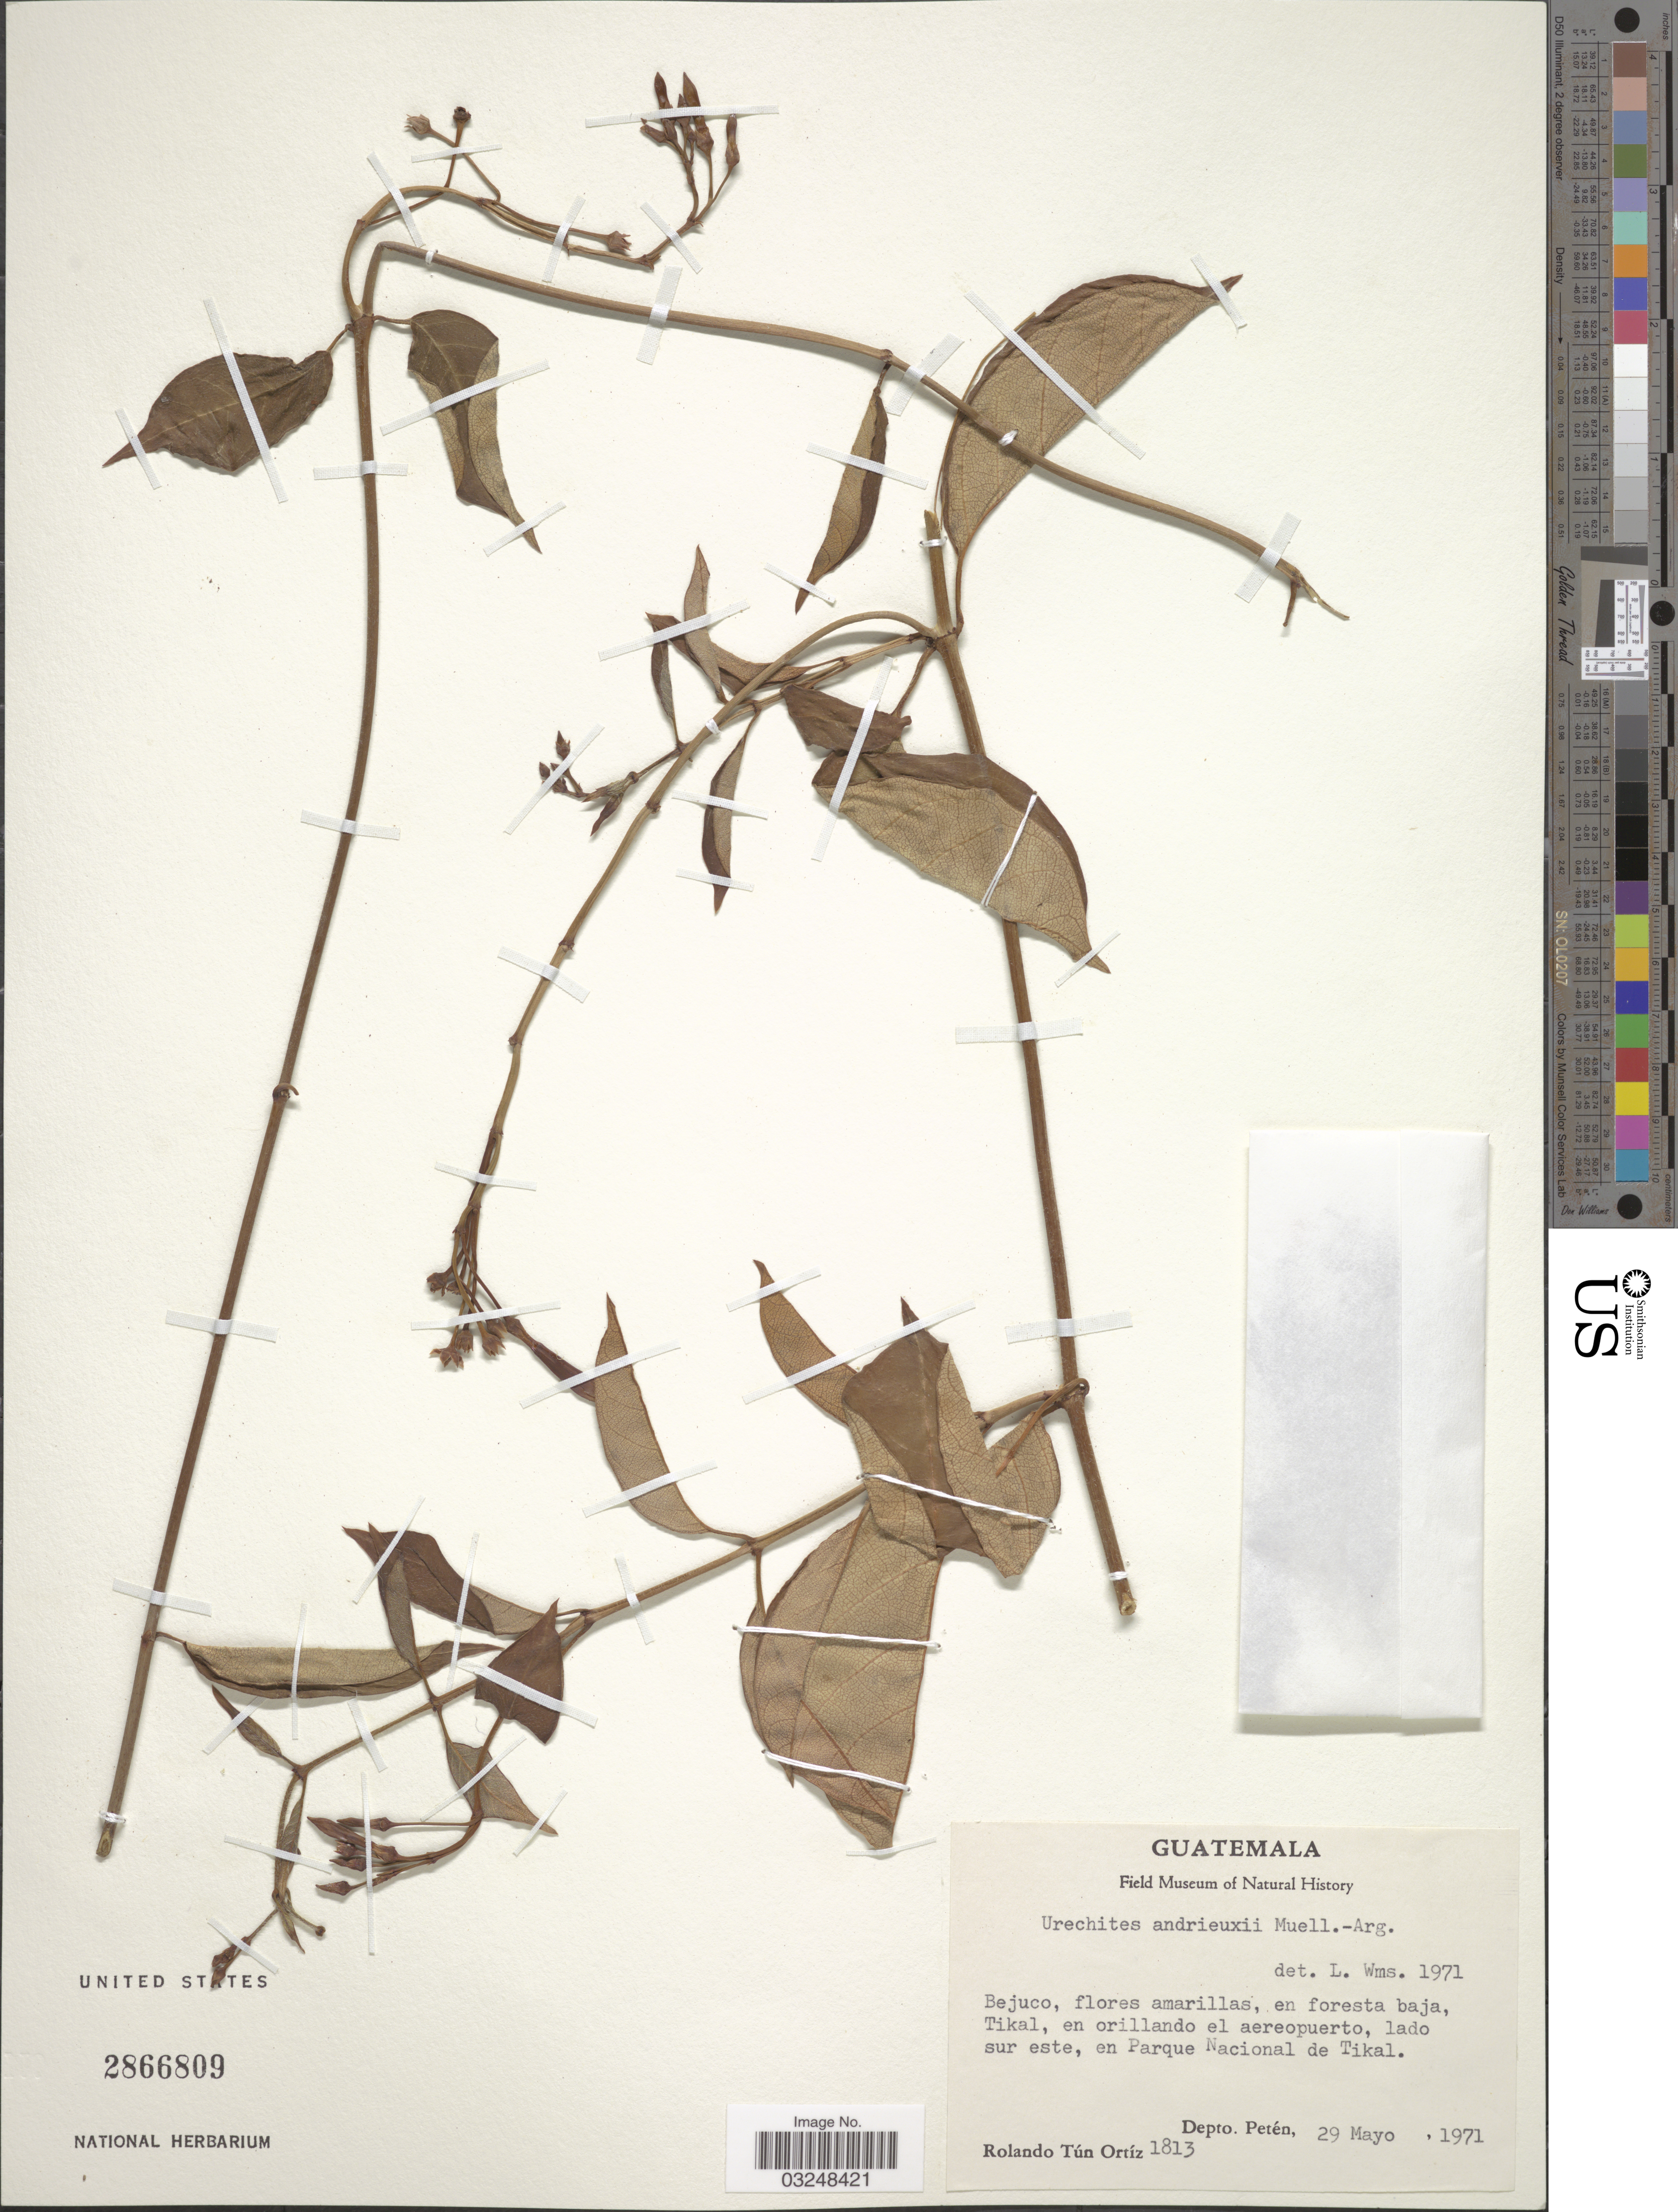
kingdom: Plantae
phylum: Tracheophyta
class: Magnoliopsida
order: Gentianales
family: Apocynaceae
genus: Urechites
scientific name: Urechites andrieuxii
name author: Müll. Arg.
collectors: R. T. Ortíz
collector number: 1813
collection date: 1971-05-29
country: Guatemala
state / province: El Petén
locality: Tikal, en orillando el aereopuerto, lado sur este, en Parque Nacional de Tikal, Depto. Petén.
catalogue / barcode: US 2866809